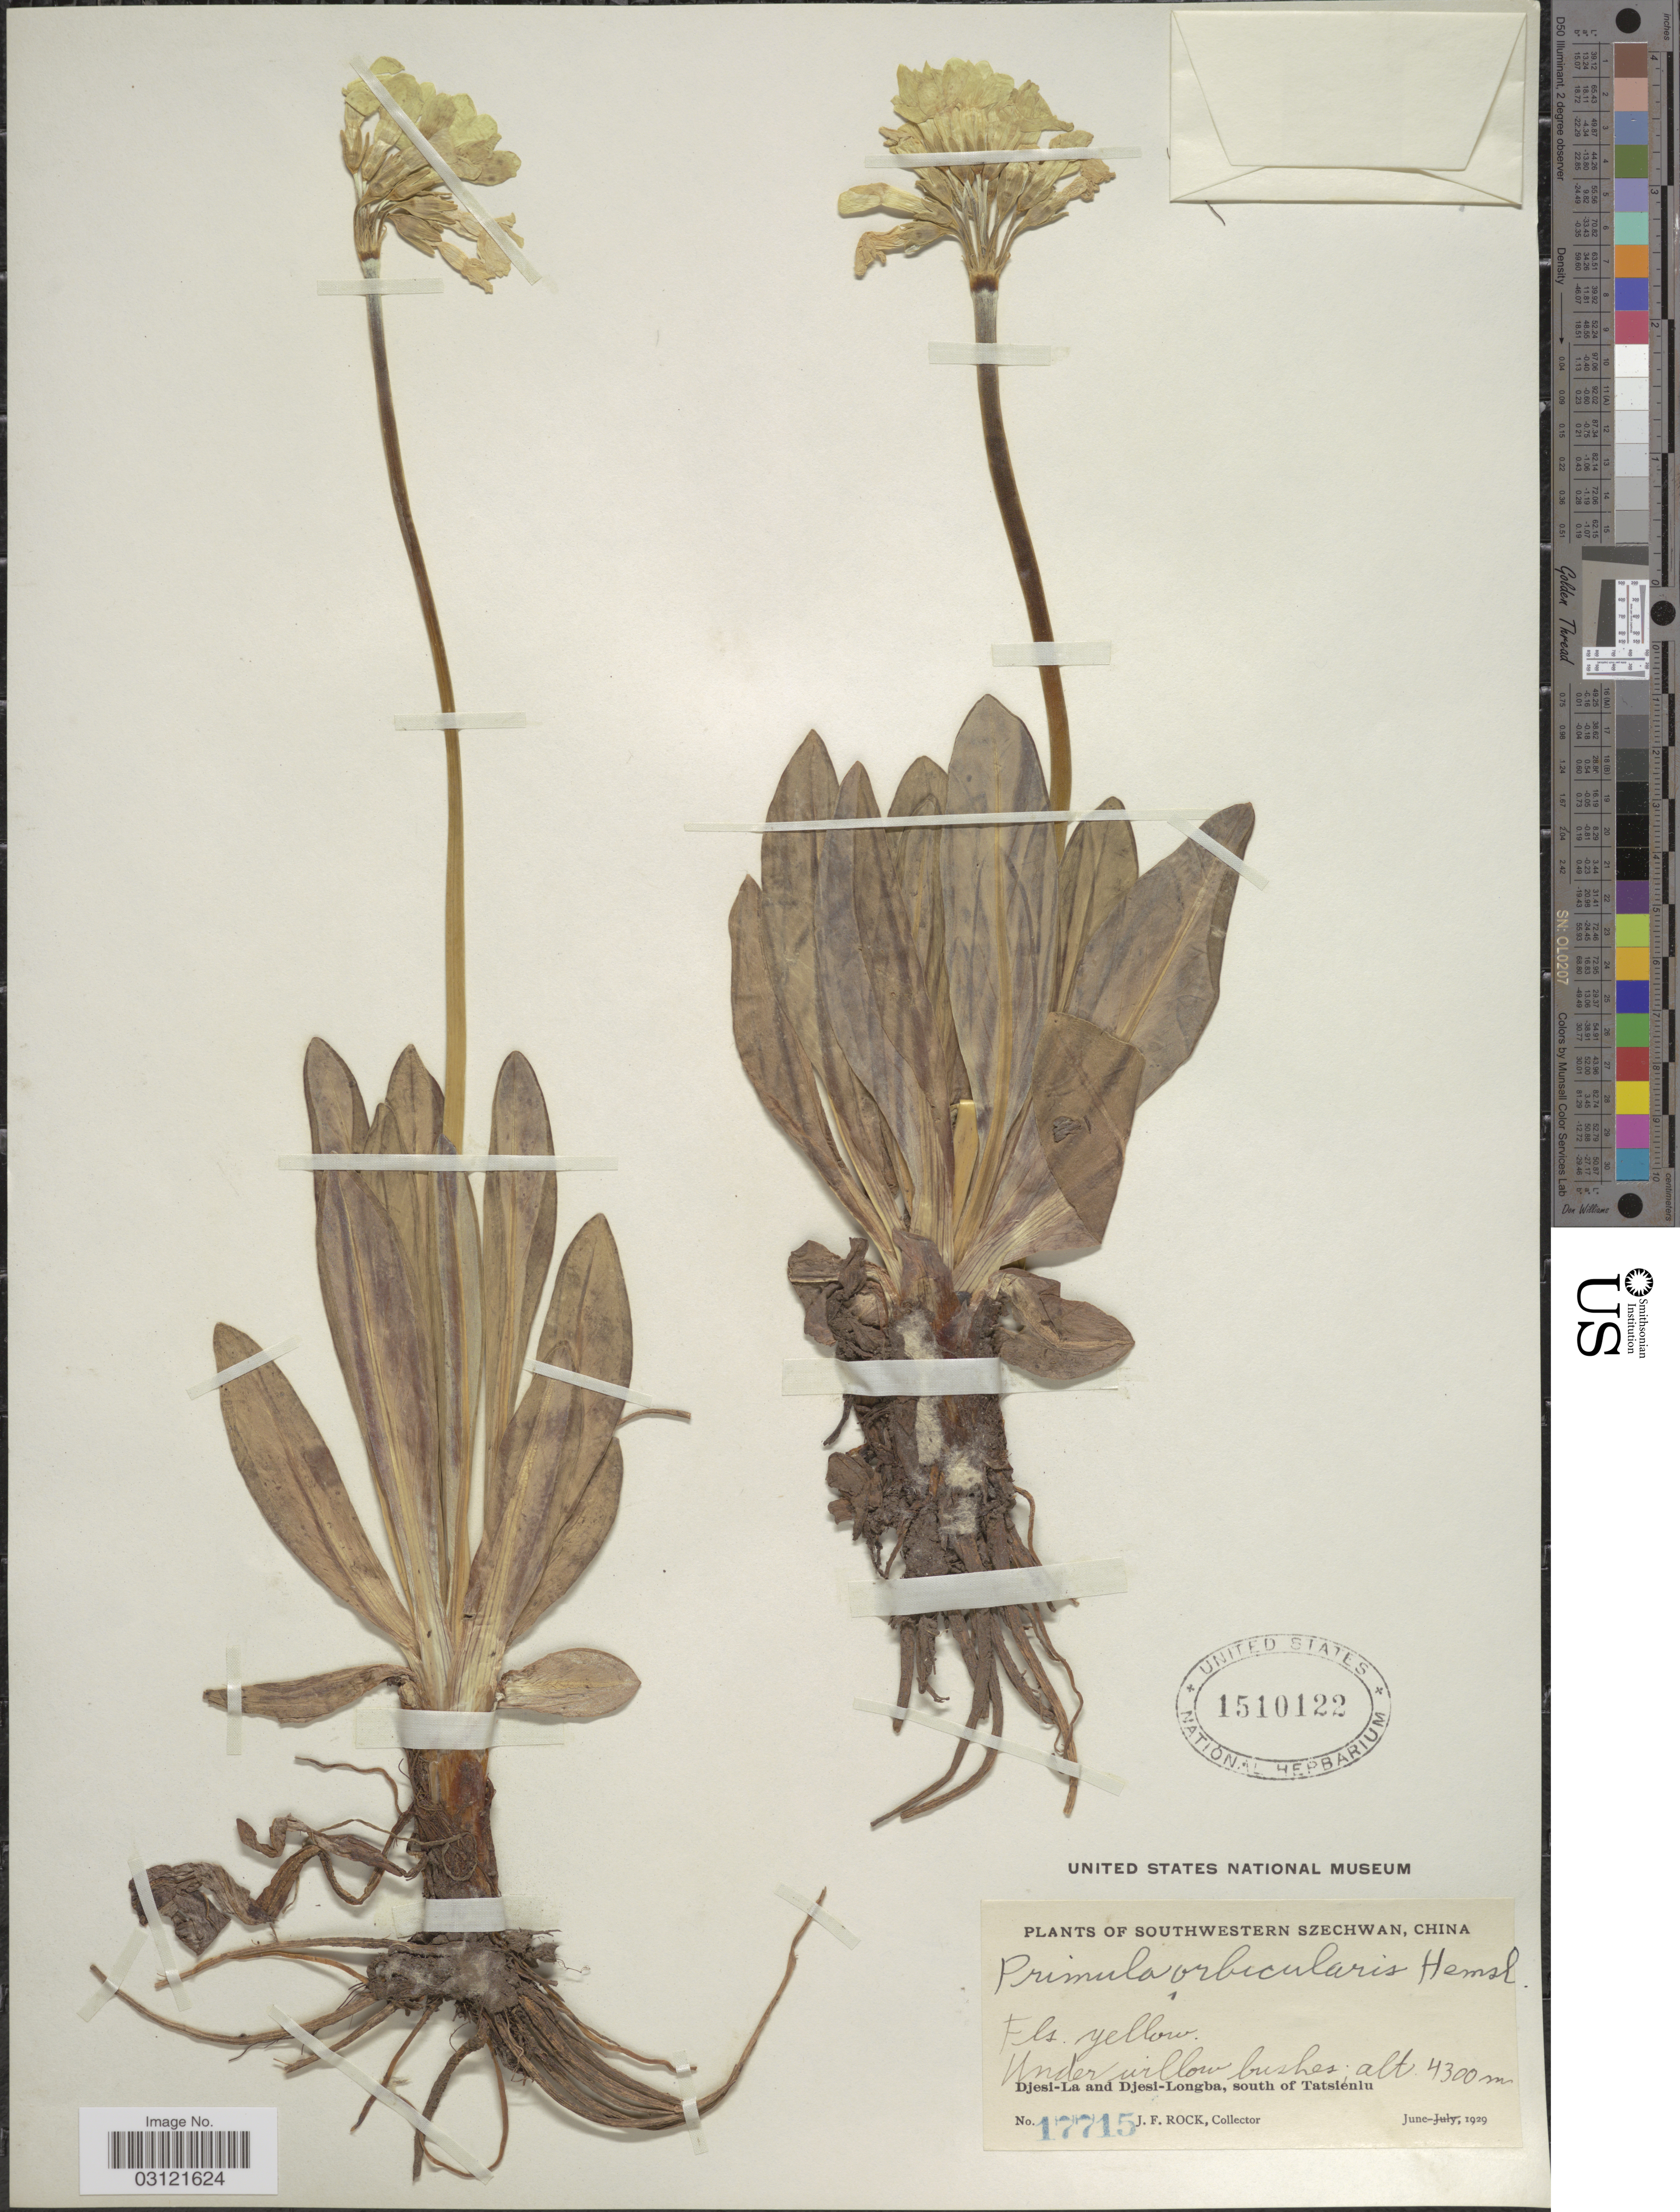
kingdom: Plantae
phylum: Tracheophyta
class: Magnoliopsida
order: Ericales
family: Primulaceae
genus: Primula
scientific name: Primula orbicularis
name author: Hemsl.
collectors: J. Rock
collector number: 17715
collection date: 1929-06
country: China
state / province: Sichuan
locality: Southwestern Szechwan, Djesi-La and Djesi-Longba, south of Tatsienlu.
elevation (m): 4300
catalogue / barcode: US 1510122